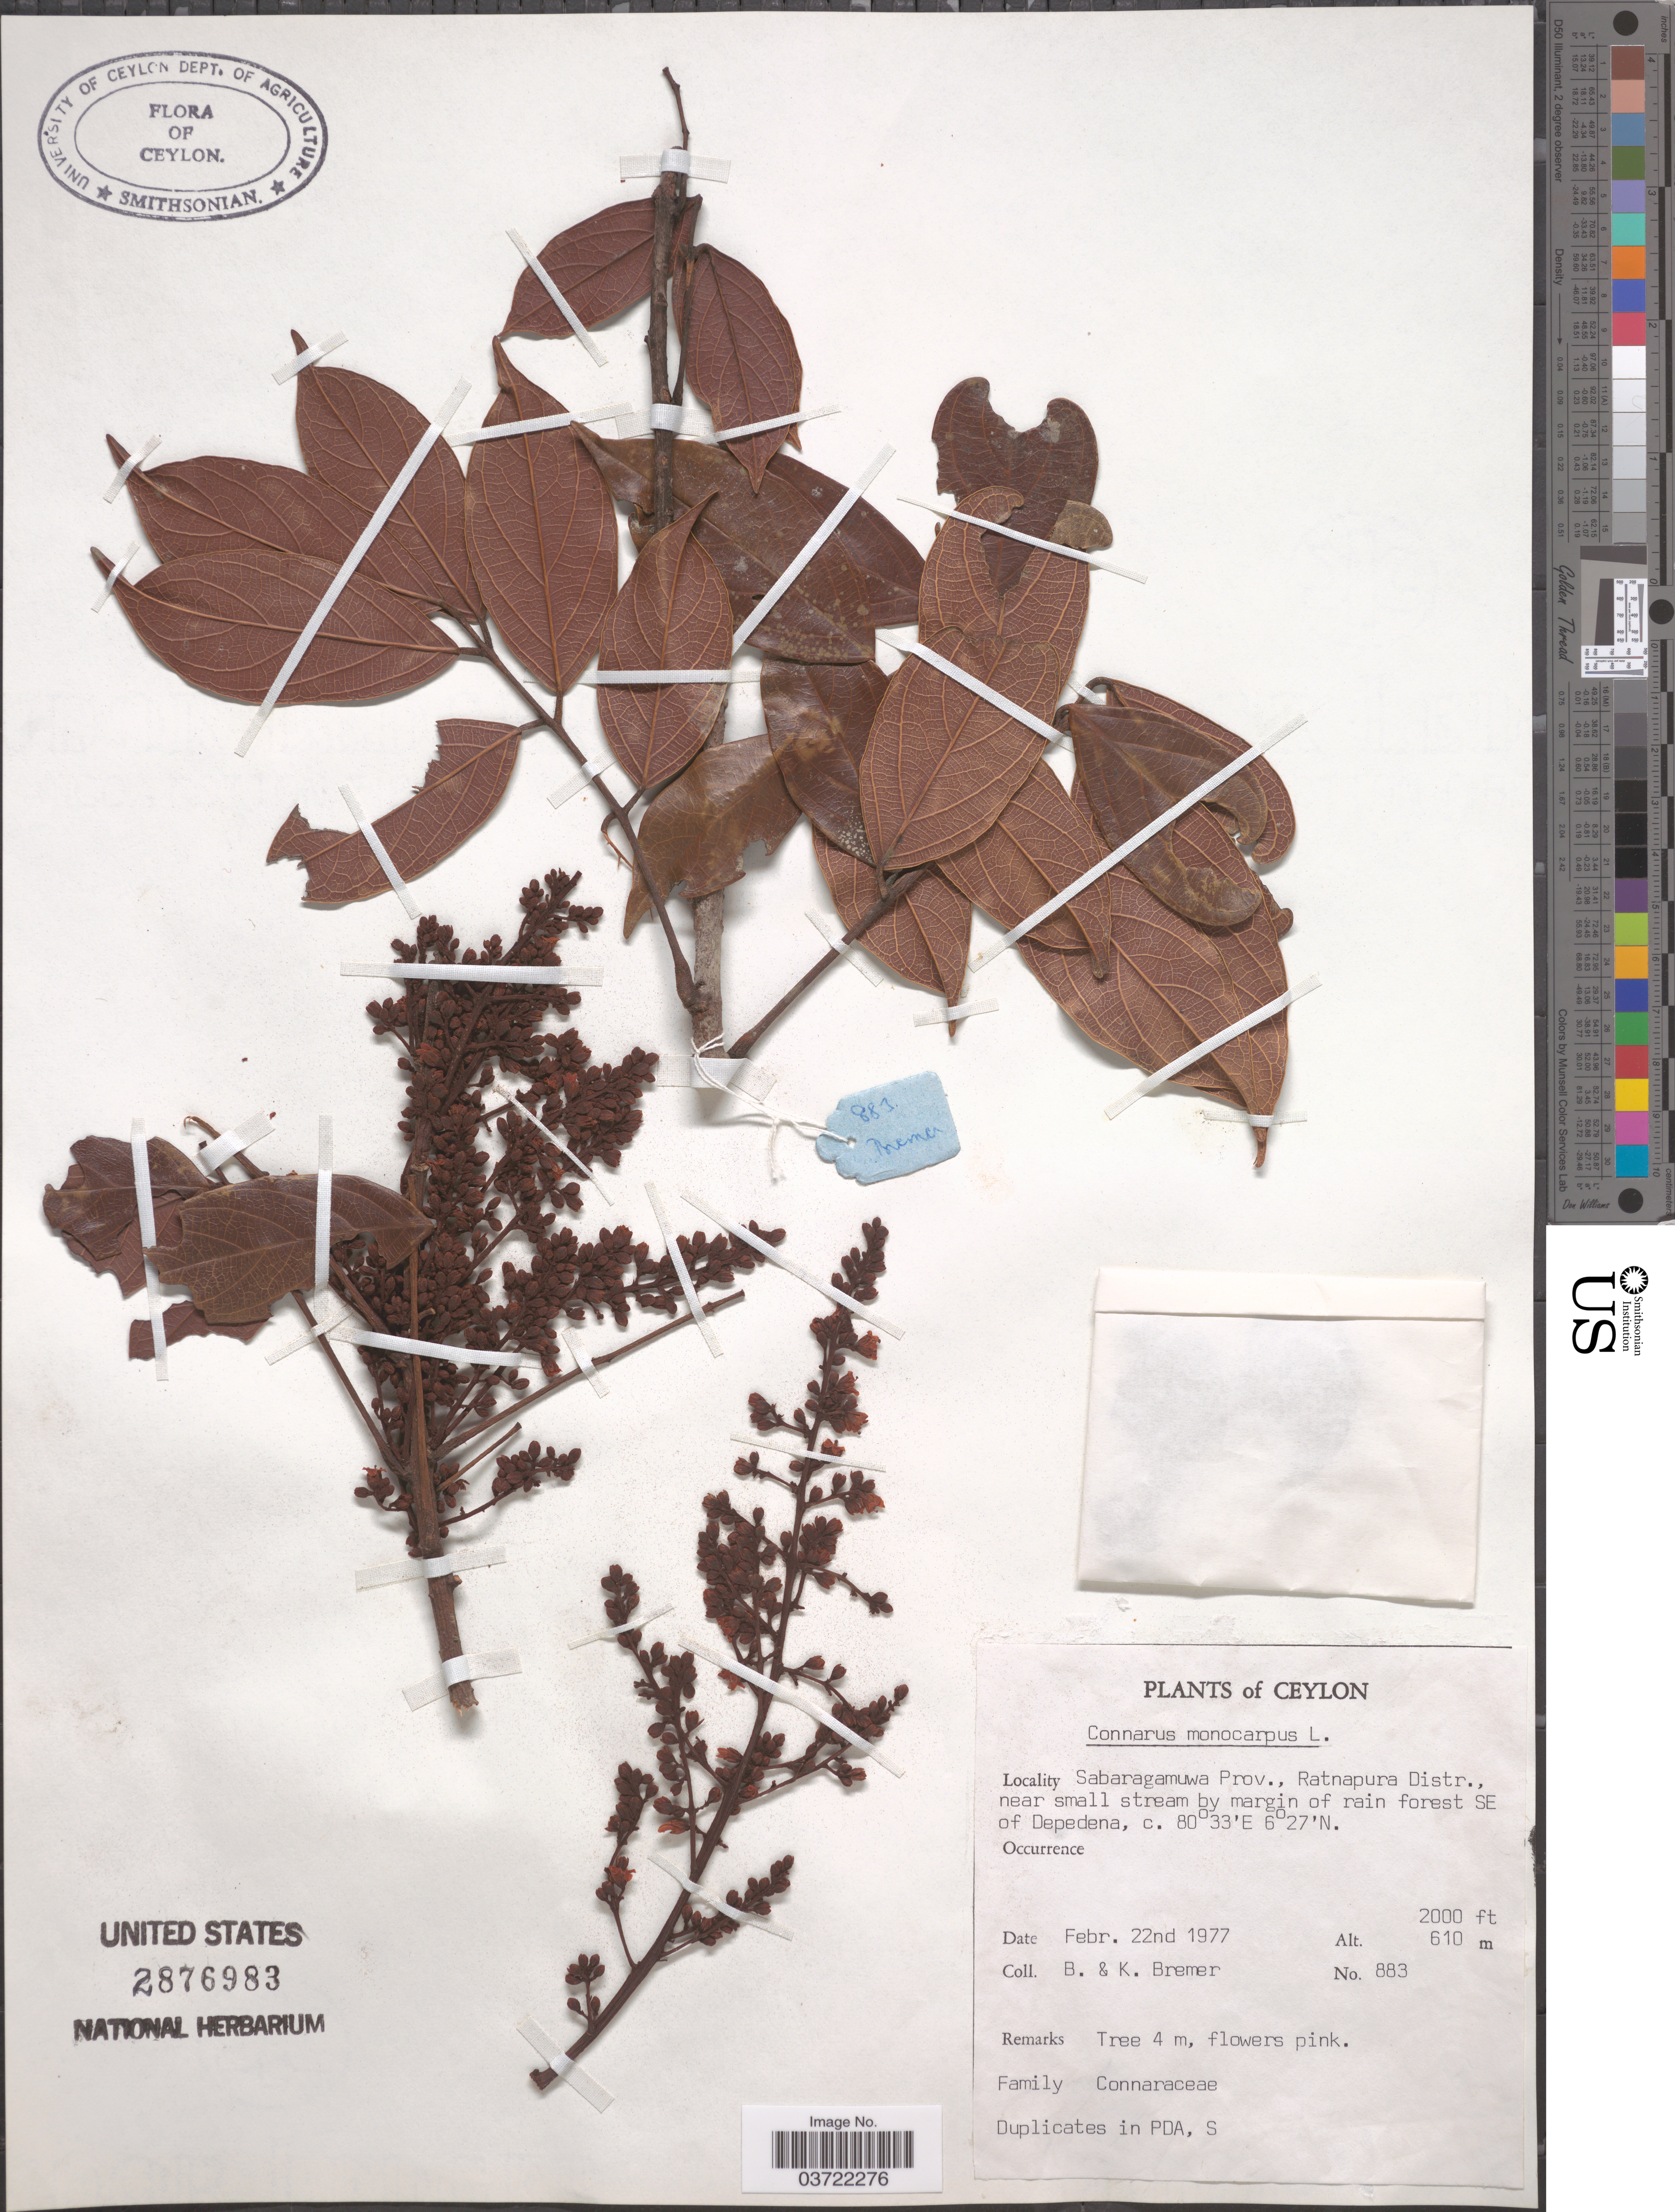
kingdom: Plantae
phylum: Tracheophyta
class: Magnoliopsida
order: Oxalidales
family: Connaraceae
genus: Connarus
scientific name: Connarus monocarpos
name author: L.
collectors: B. Bremer & K. Bremer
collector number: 883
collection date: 1977-02-22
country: Sri Lanka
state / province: Sabaragamuwa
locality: Ceylon. Ratnapura Distr., near small stream by margin of rain forest SE of Depedena.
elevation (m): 610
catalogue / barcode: US 2876983